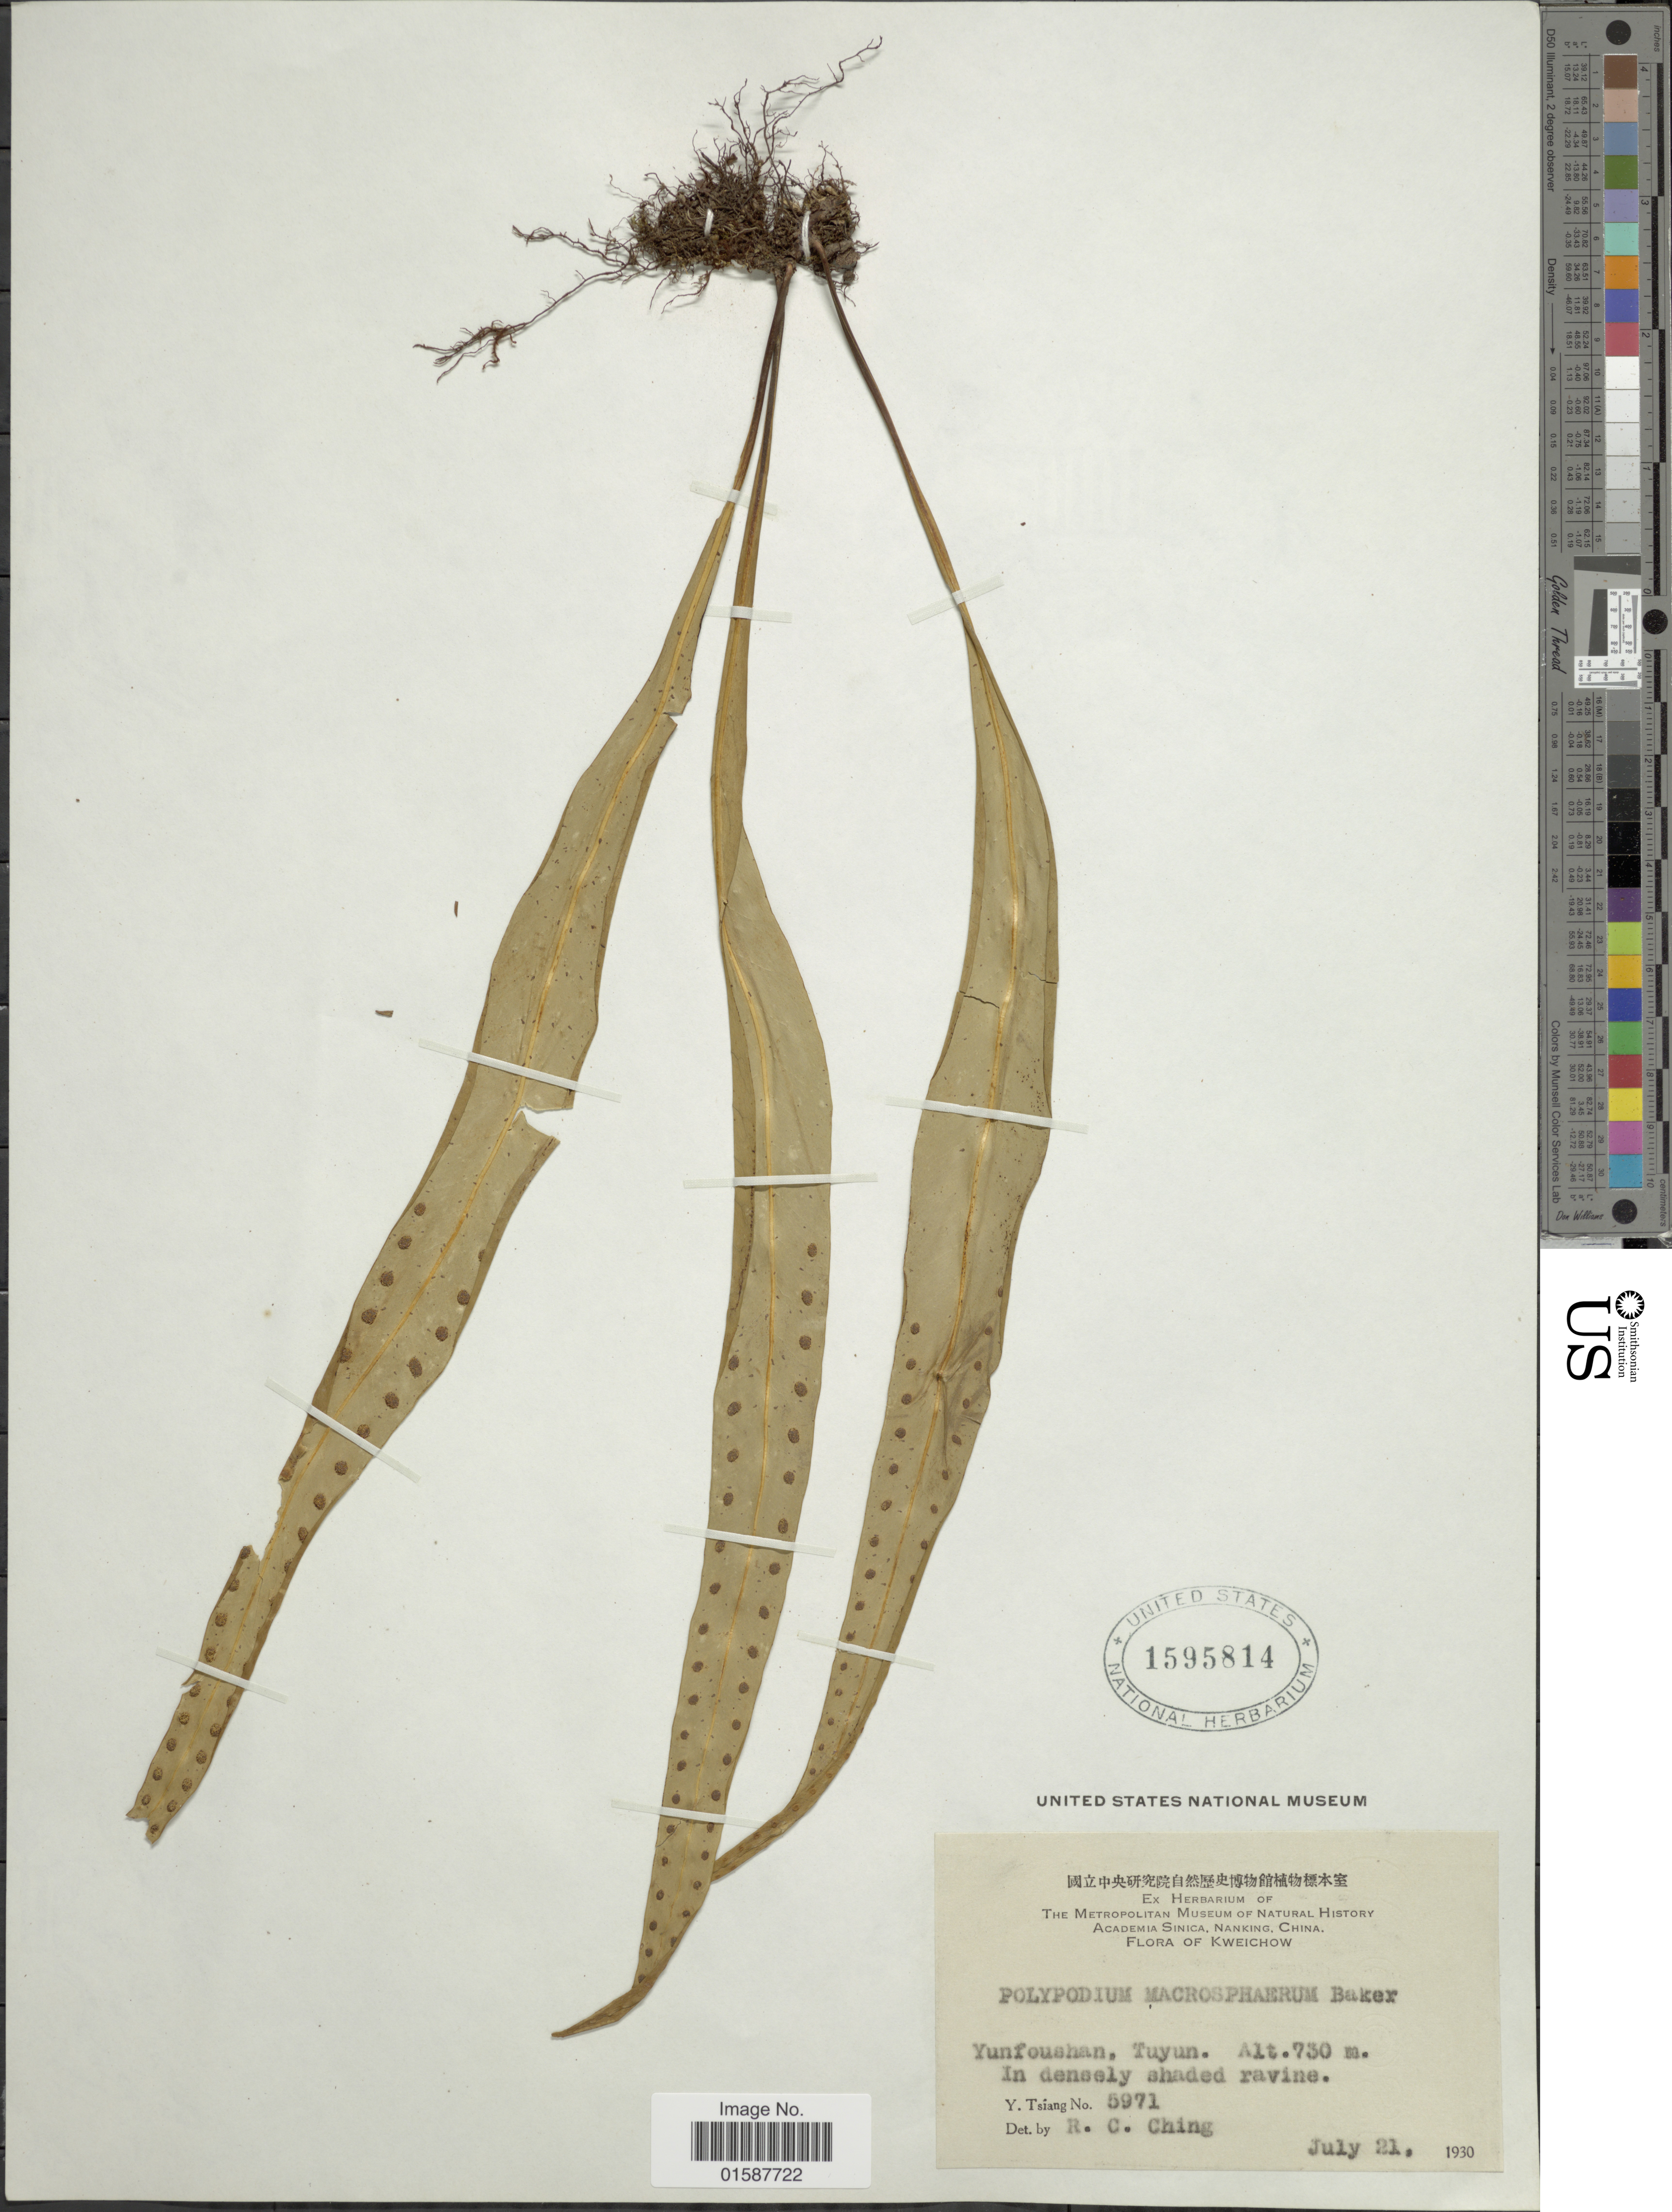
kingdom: Plantae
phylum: Tracheophyta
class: Polypodiopsida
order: Polypodiales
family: Polypodiaceae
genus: Lepisorus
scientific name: Lepisorus macrosphaerus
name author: (Baker) Ching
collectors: Y. Tsiang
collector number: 5971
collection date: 1930-07-21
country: China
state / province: Guizhou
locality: Kweichow, Yunfoushan, Tuyun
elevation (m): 730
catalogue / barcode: US 1595814